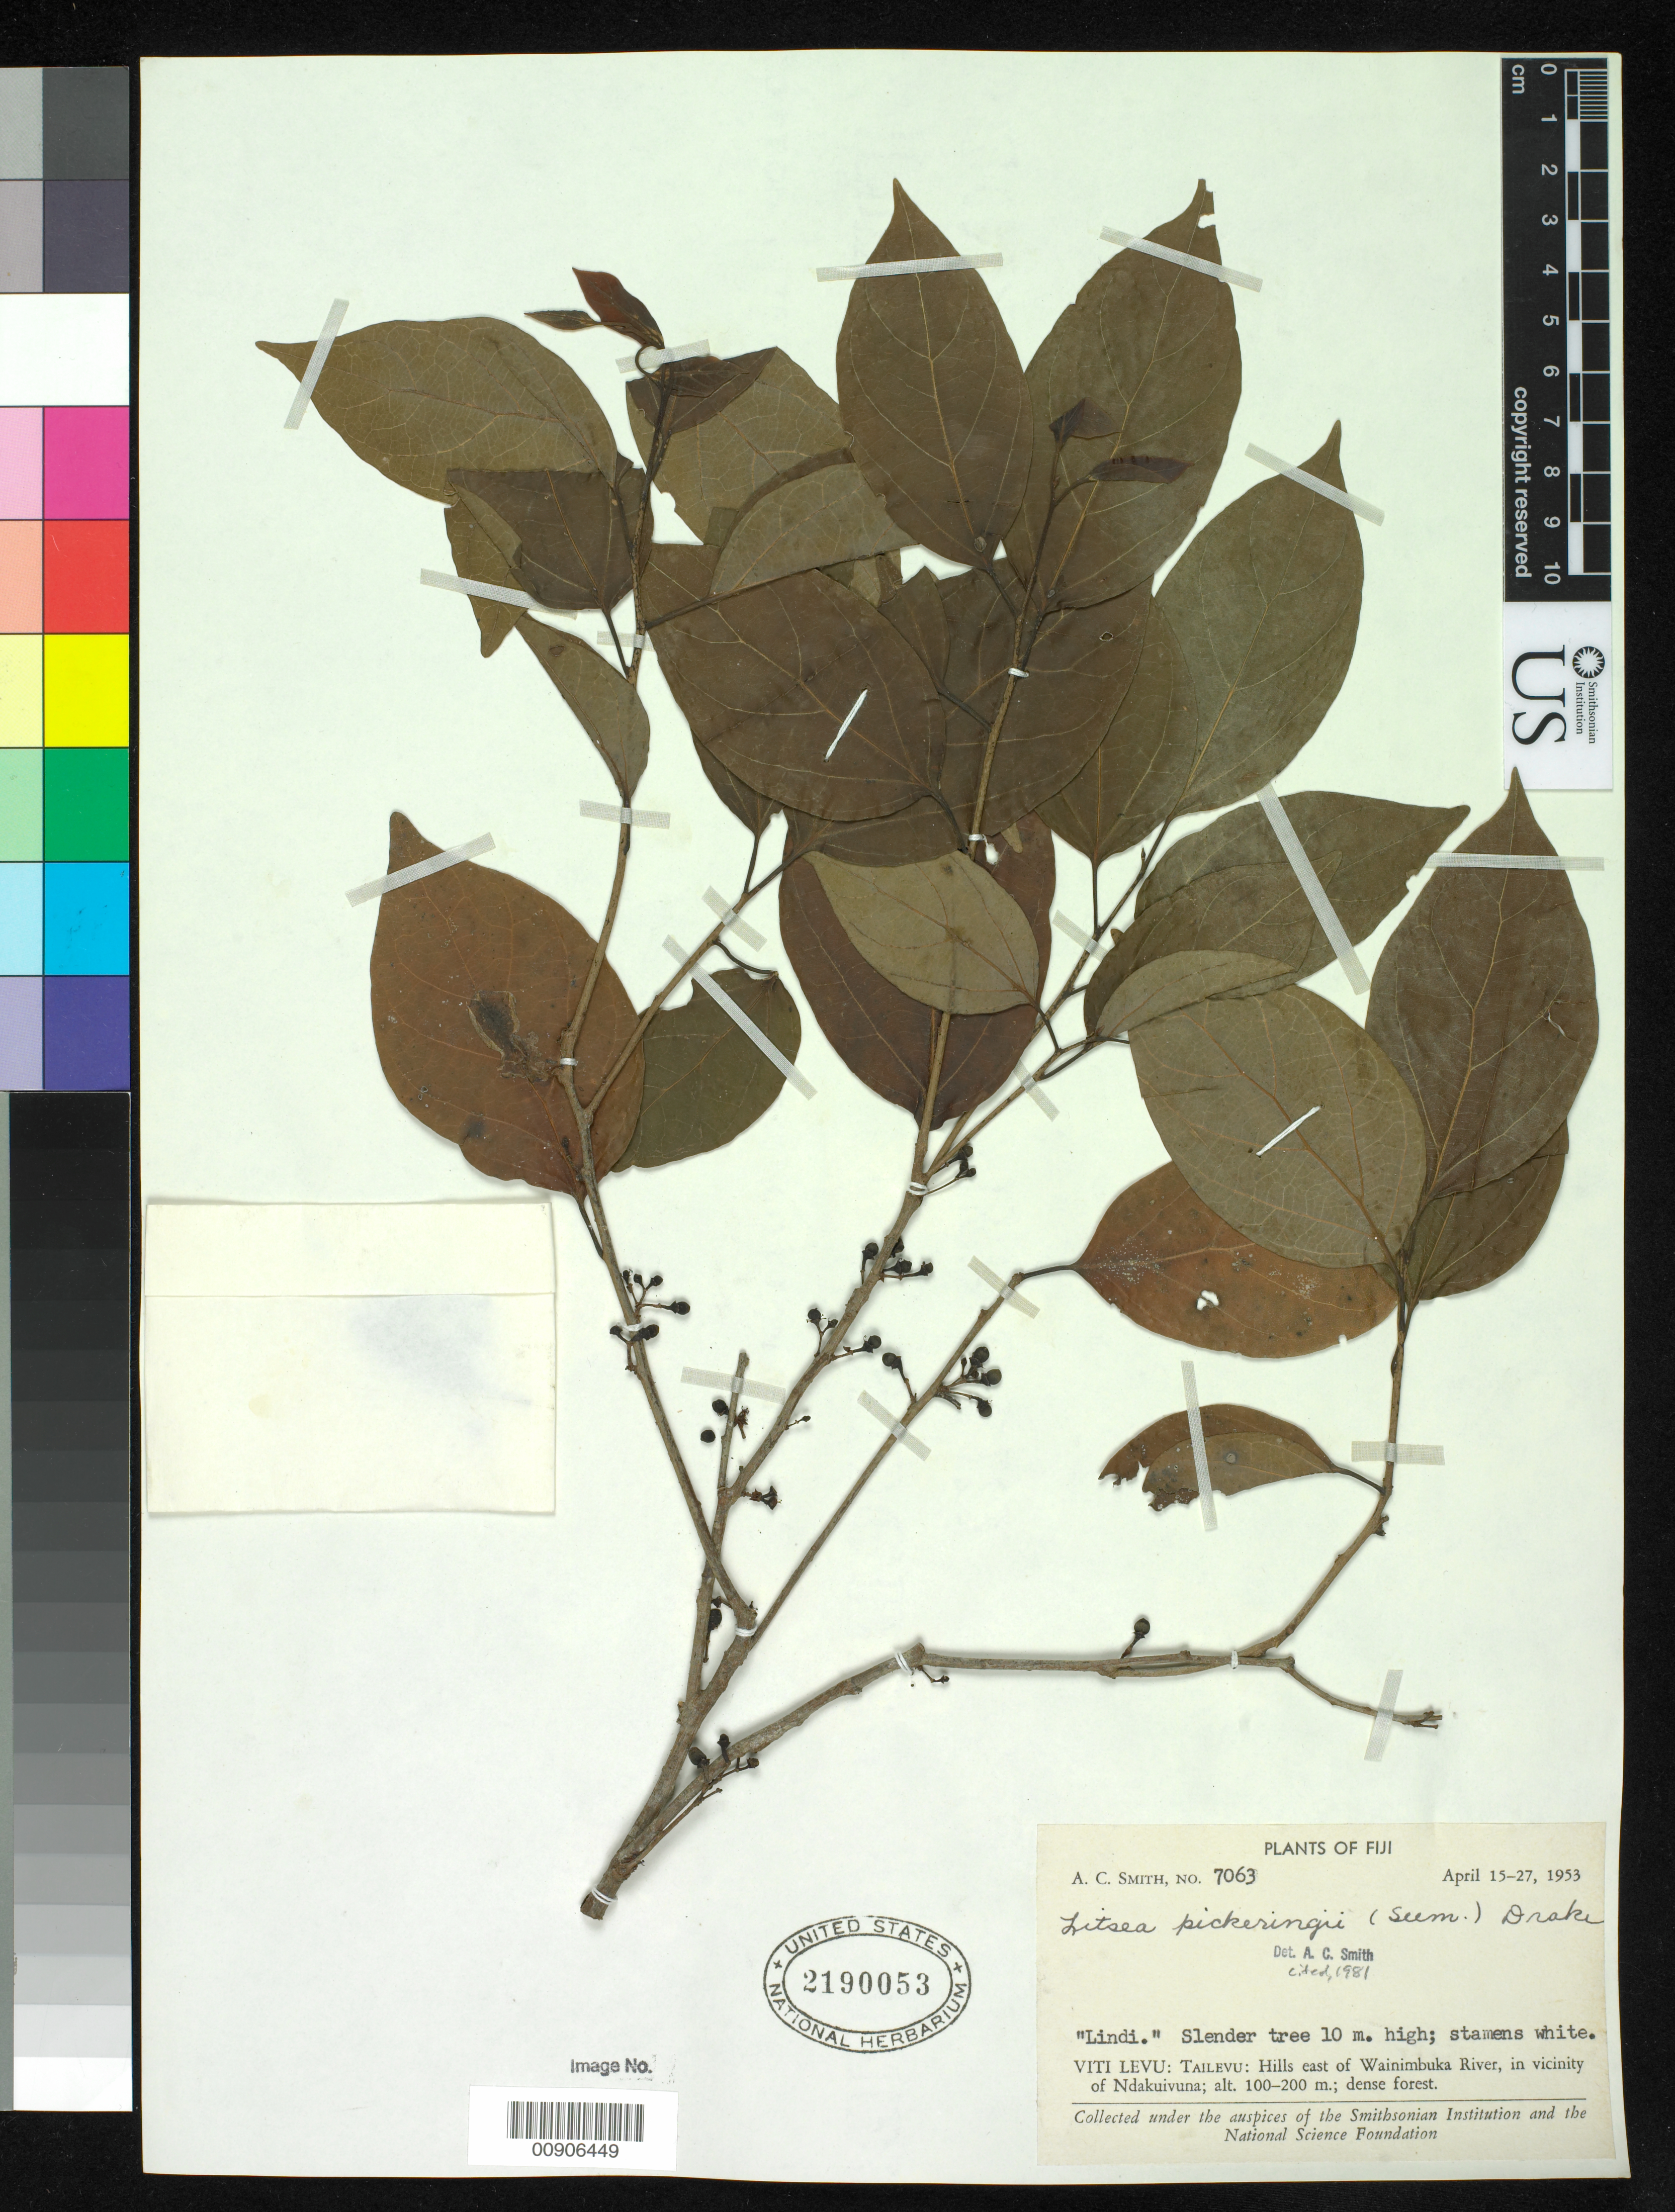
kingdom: Plantae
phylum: Tracheophyta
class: Magnoliopsida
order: Laurales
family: Lauraceae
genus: Litsea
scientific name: Litsea pickeringii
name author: Benth. & Hook. f. ex Drake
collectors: C. A. Smith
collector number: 7063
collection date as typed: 15 Apr 1953 to 27 Apr 1953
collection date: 1953-04-15/1953-04-27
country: Fiji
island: Viti Levu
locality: Tailevu; Hills east of Wainimbuka River, in vicinity of Ndakuivuna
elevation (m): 100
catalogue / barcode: US 2190053